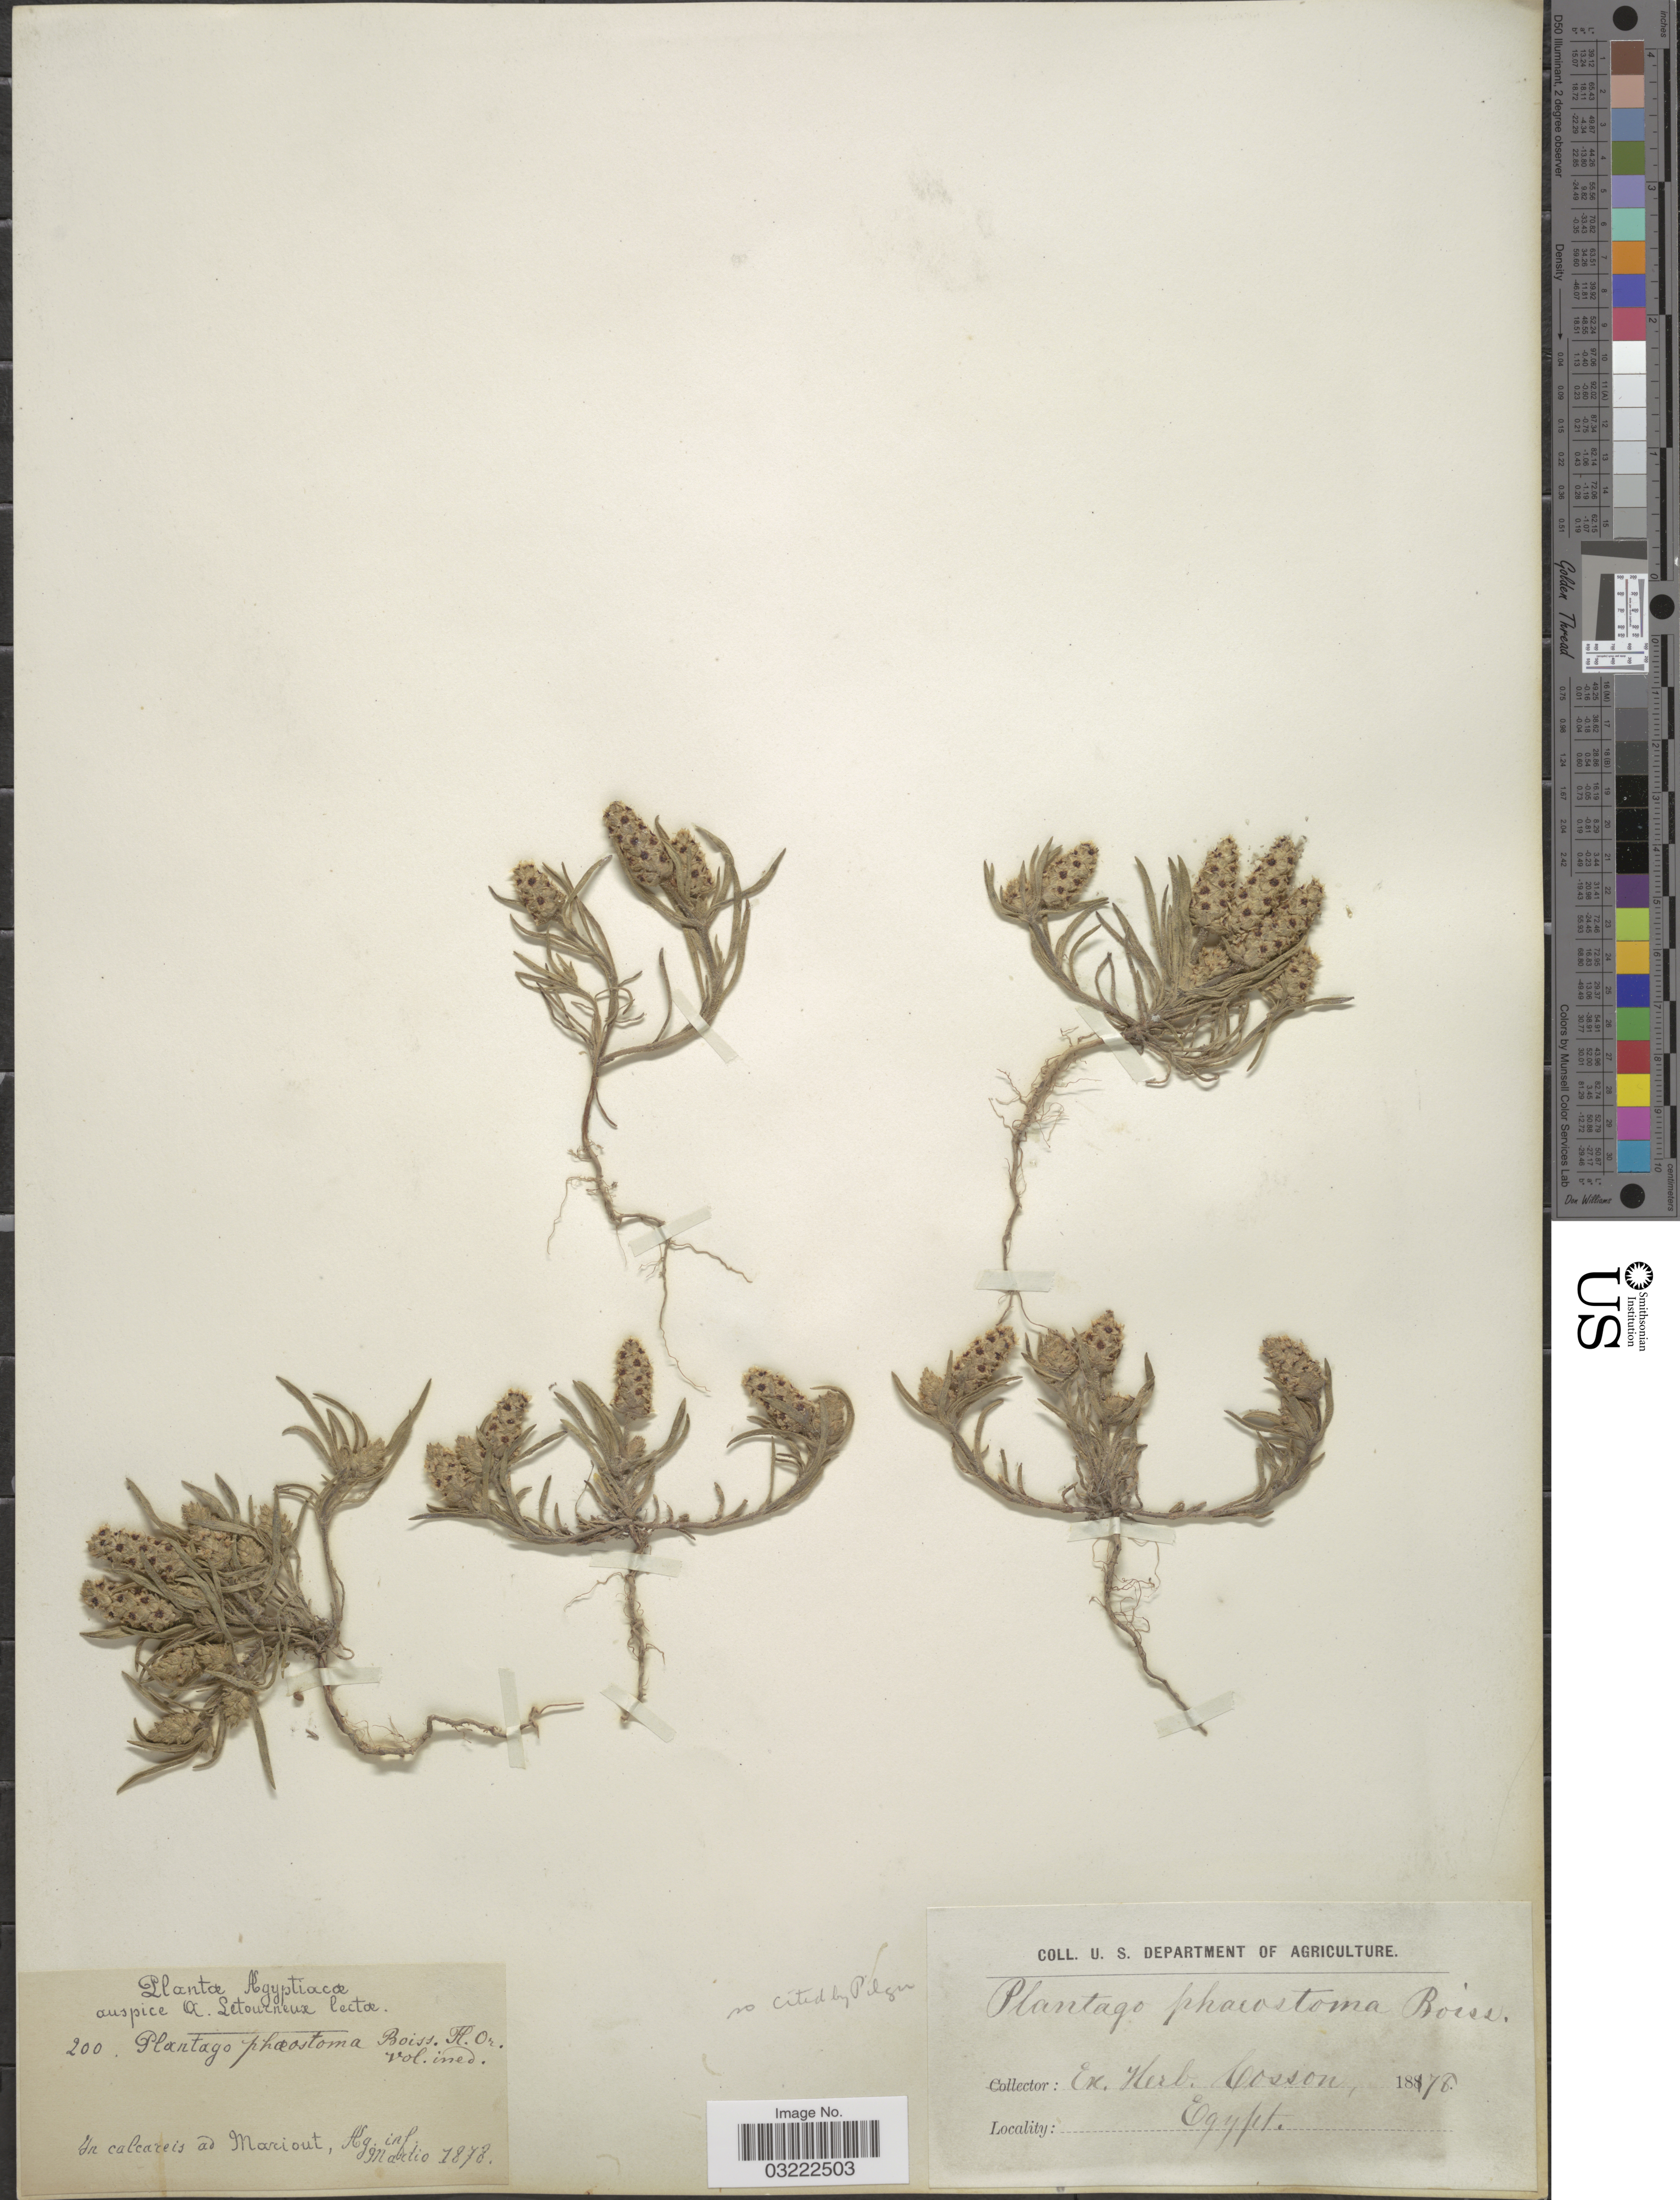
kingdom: Plantae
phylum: Tracheophyta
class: Magnoliopsida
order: Lamiales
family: Plantaginaceae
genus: Plantago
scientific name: Plantago phaeostoma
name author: Boiss. & Heldr.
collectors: A. Letourneux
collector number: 200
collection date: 1878-03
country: Egypt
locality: Agyptiacæ, In calcareis ad Mariout, Ag. inf.